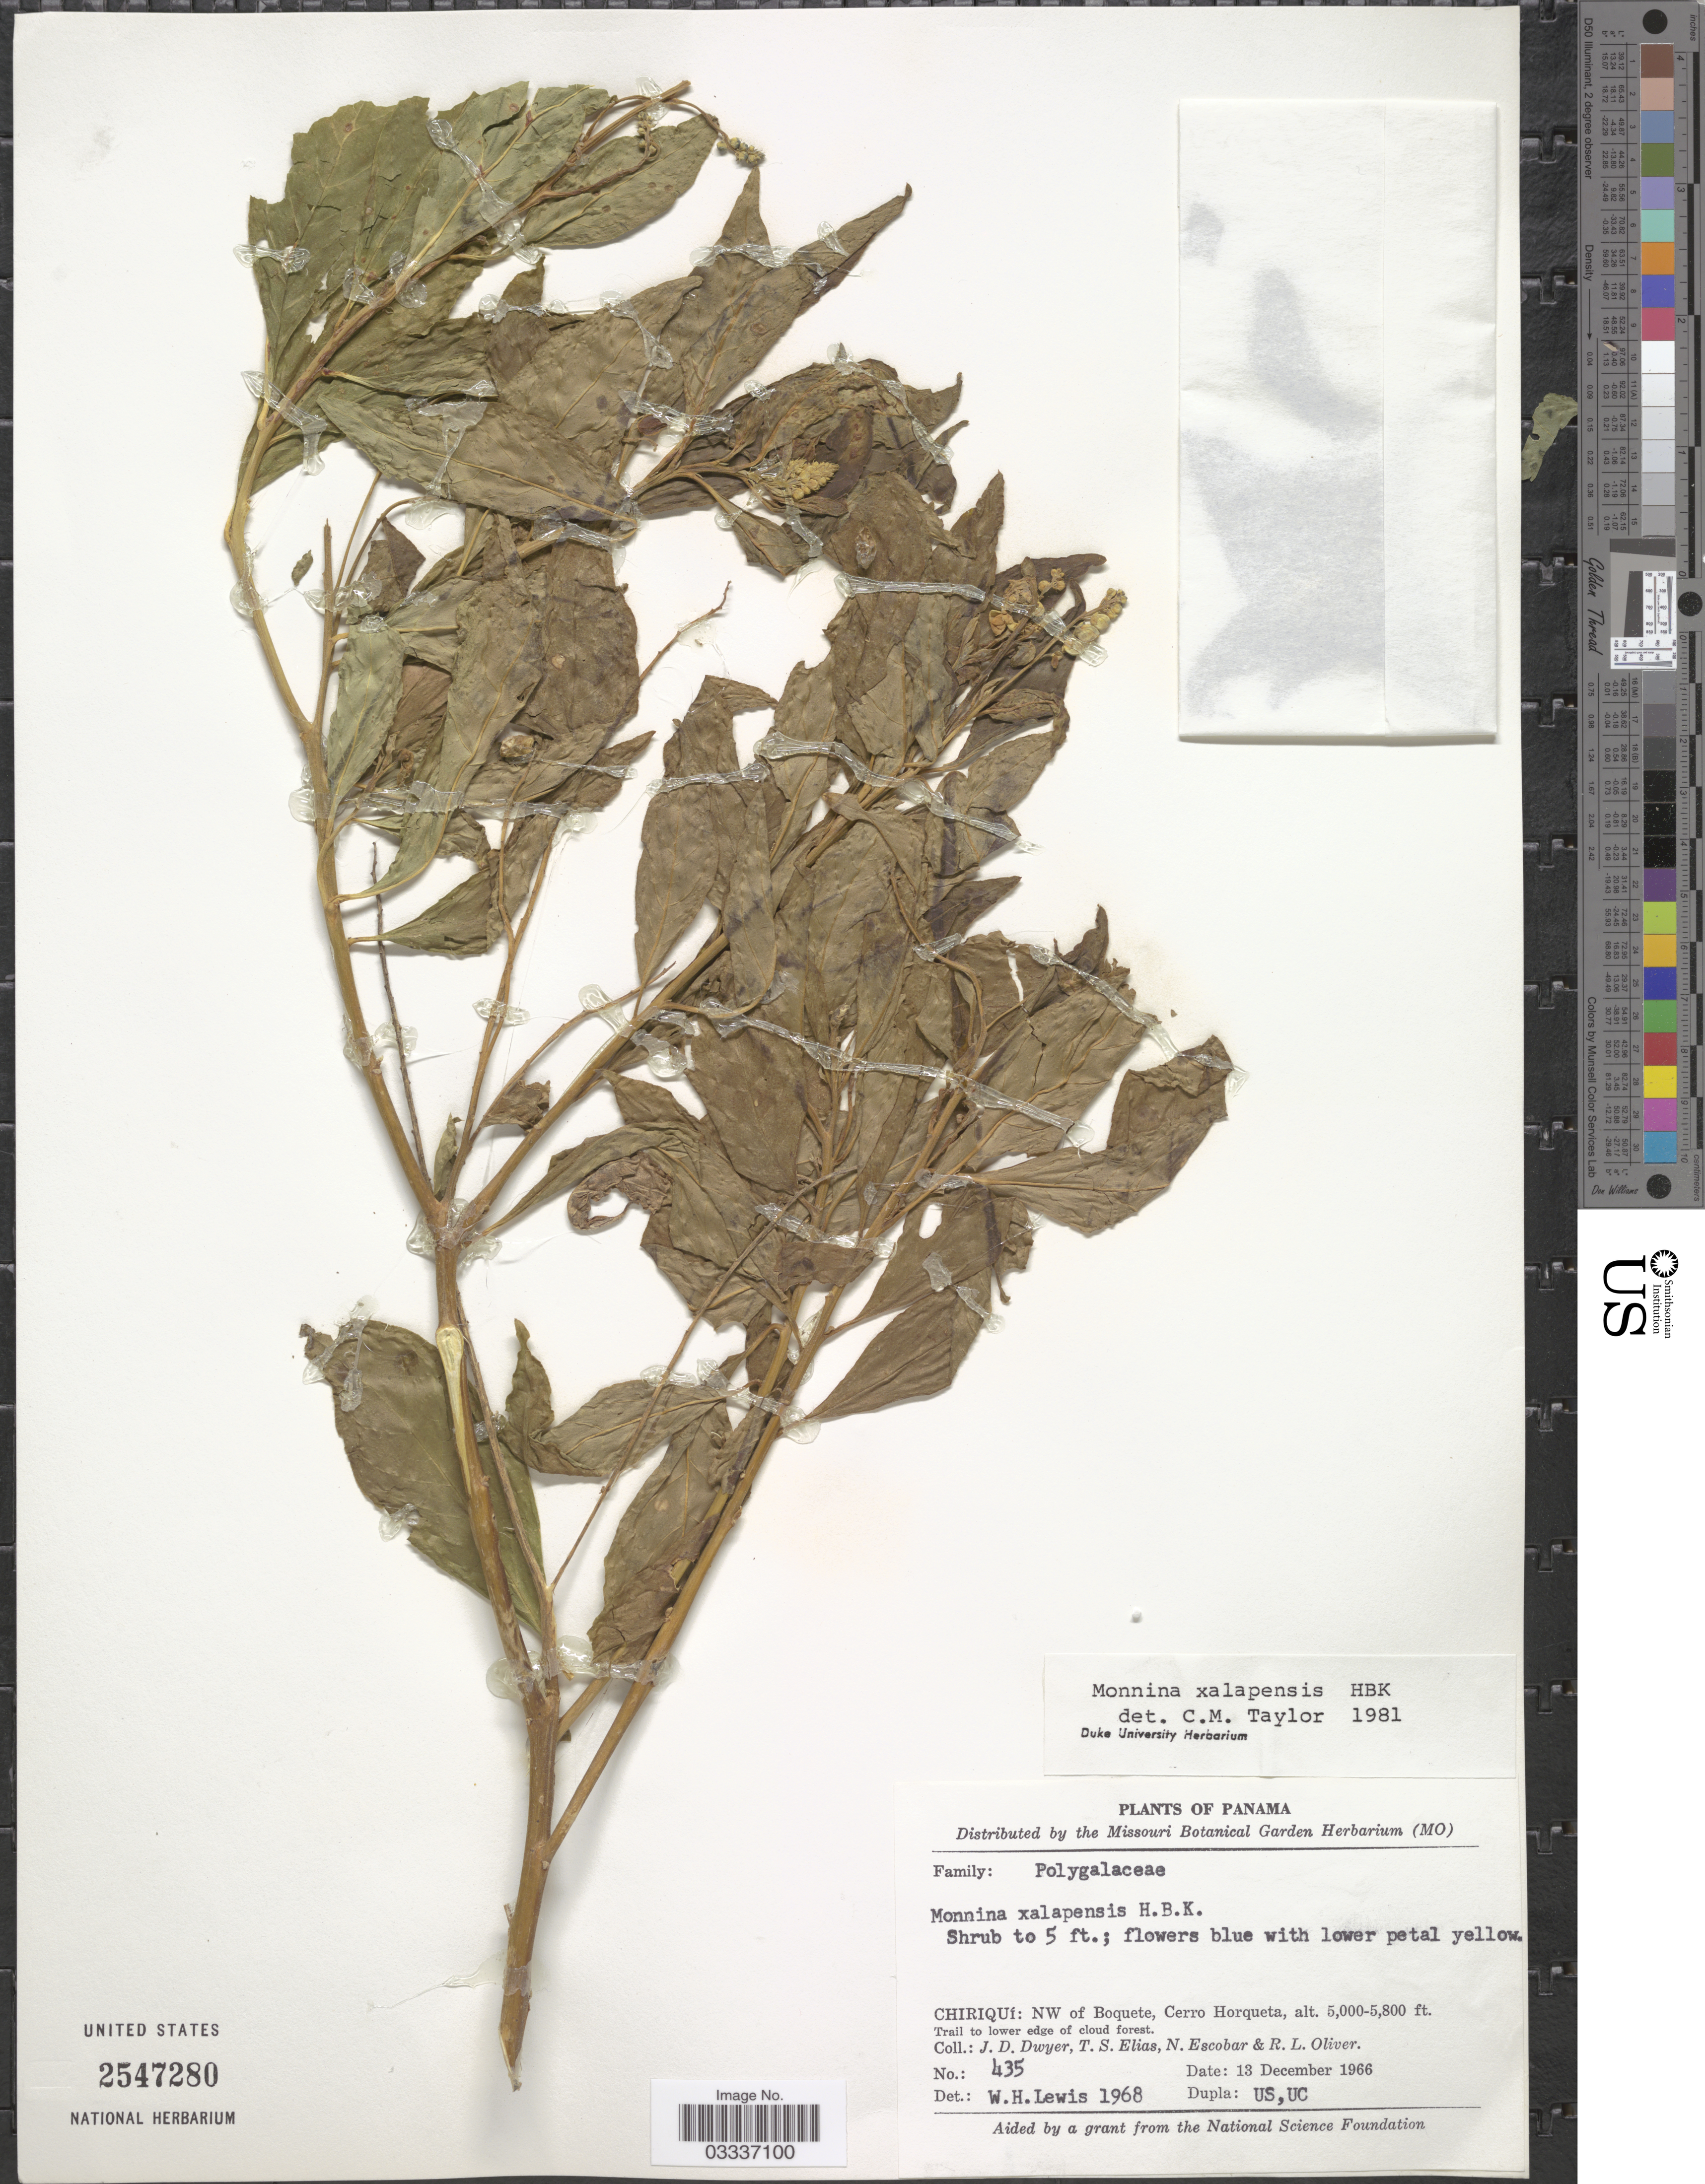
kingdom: Plantae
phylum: Tracheophyta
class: Magnoliopsida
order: Fabales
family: Polygalaceae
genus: Monnina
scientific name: Monnina xalapensis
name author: Kunth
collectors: J. D. Dwyer, T. S. Elias, N. Escobar & R. Oliver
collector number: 435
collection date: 1966-12-13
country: Panama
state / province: Chiriqui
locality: NW of Boquete, Cerro Horqueta. Trail to lower edge of cloud forest.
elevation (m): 1524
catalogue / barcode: US 2547280